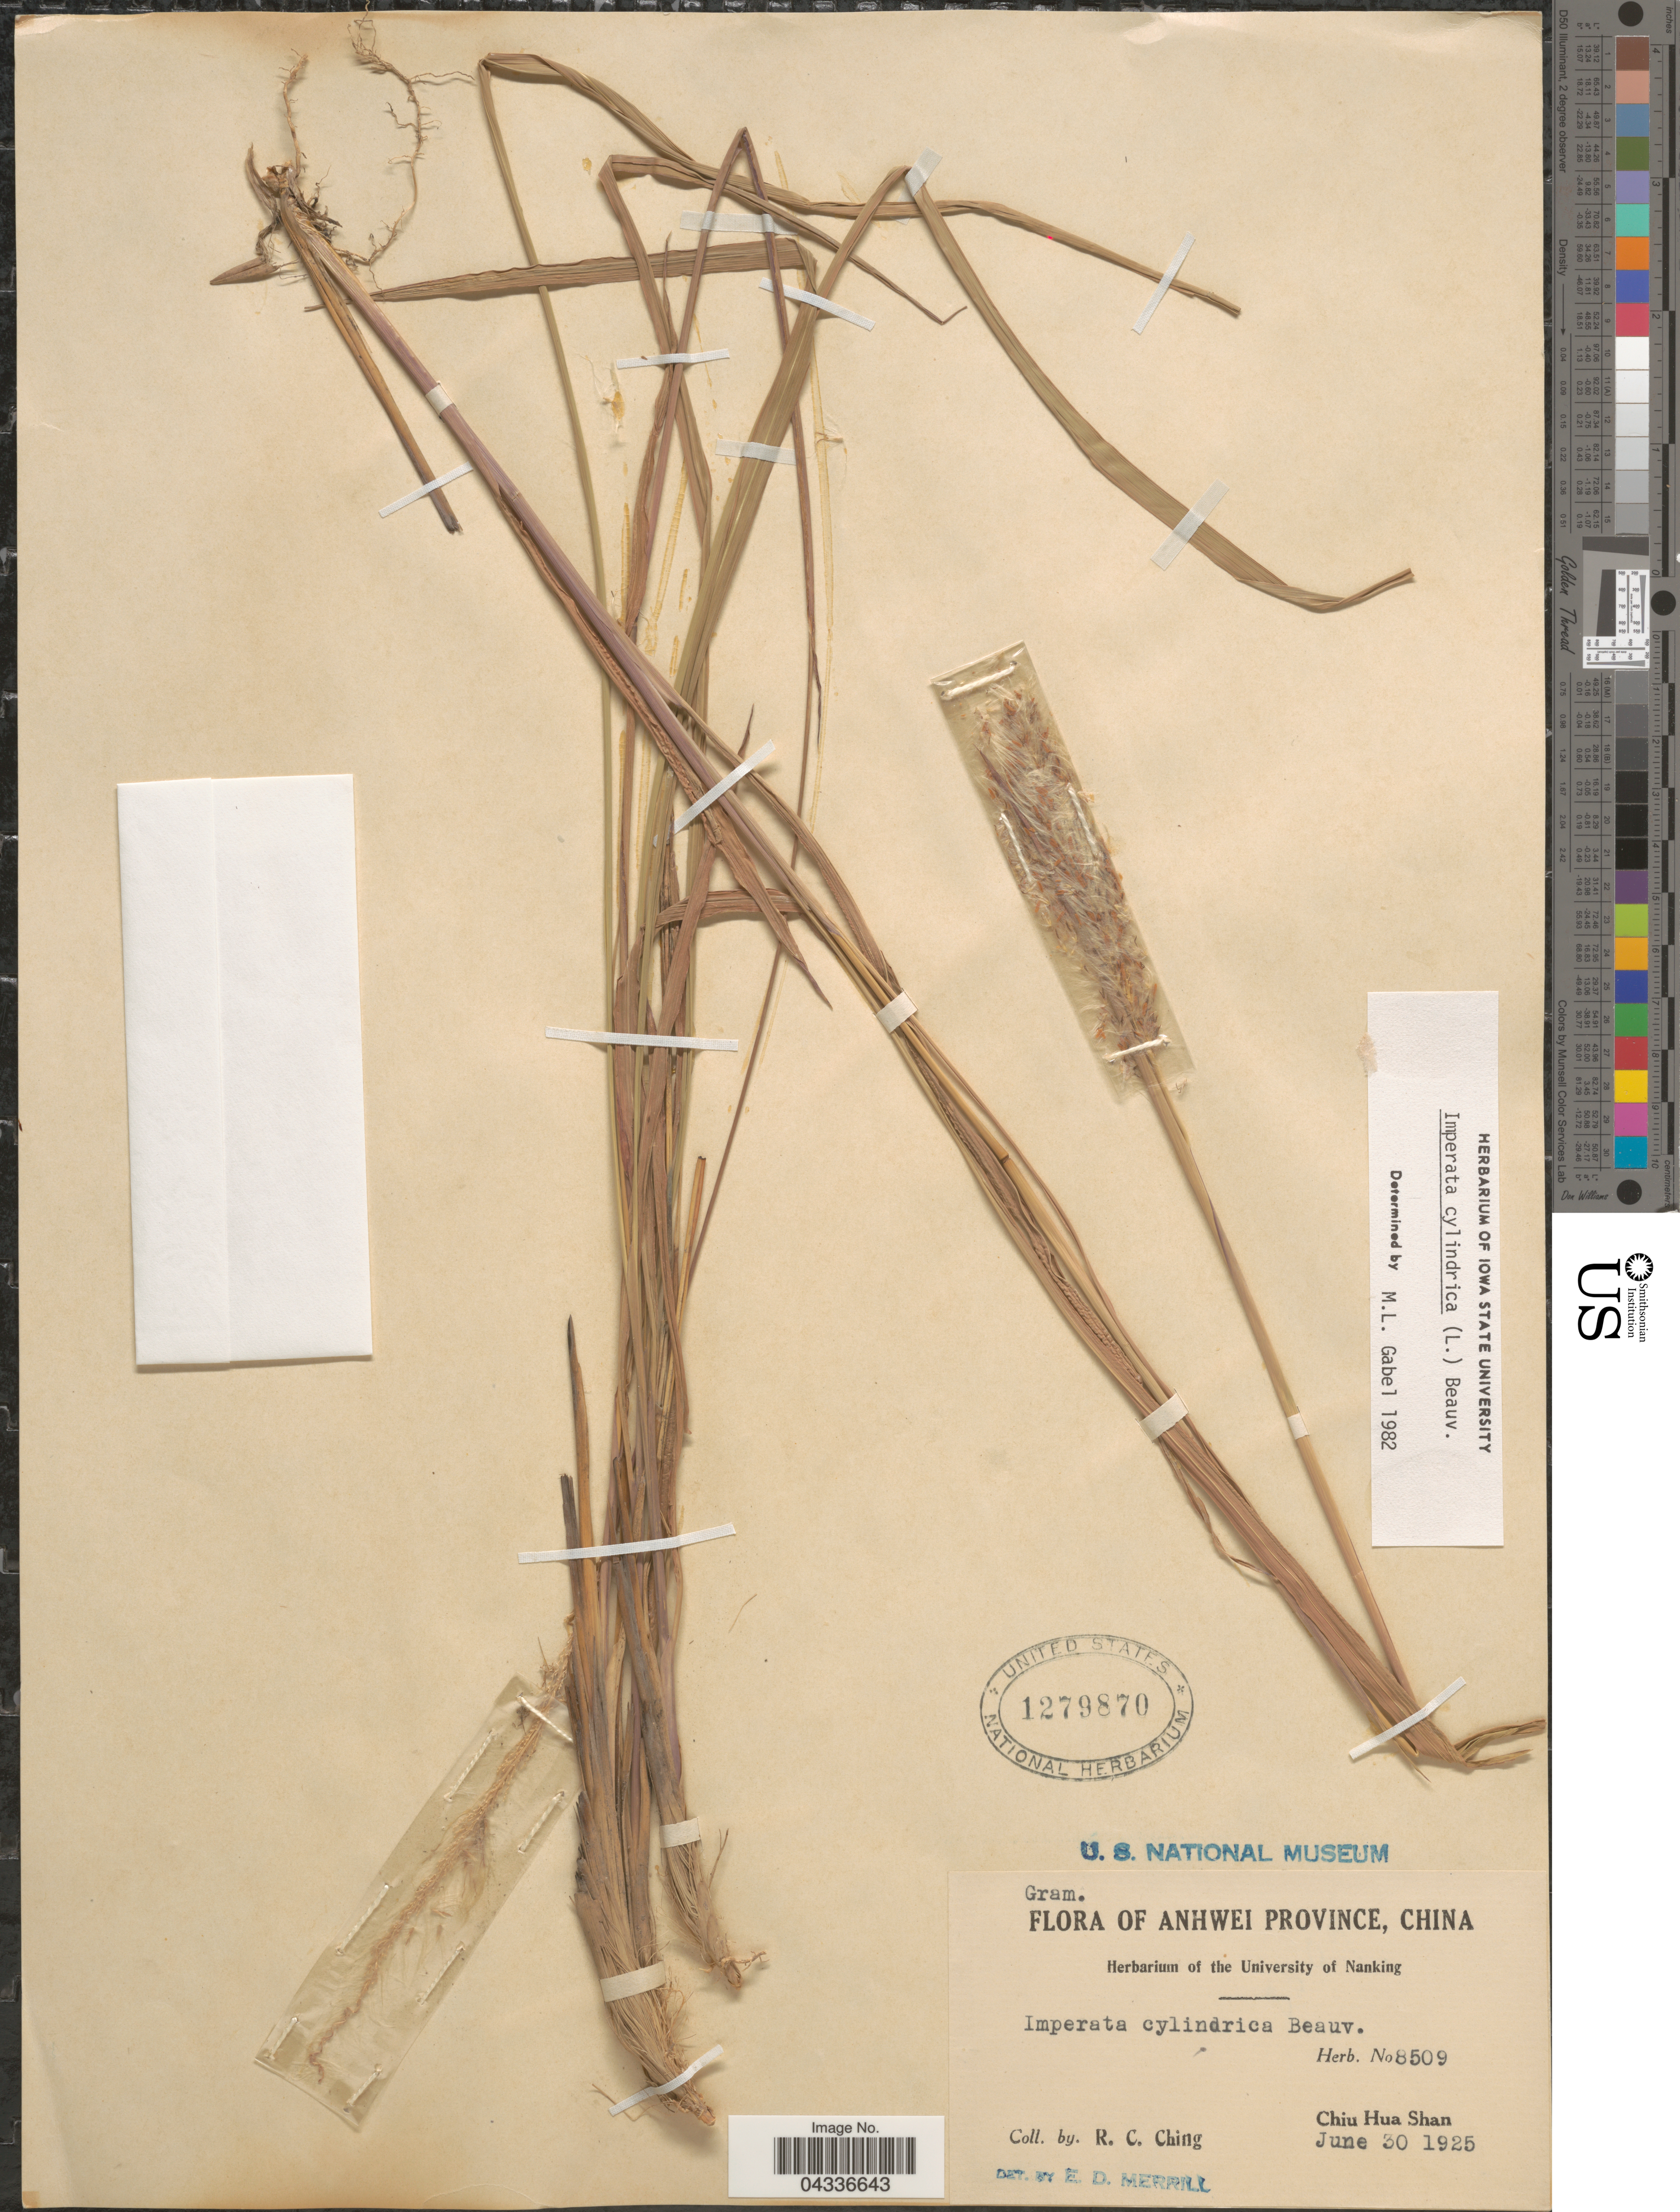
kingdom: Plantae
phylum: Tracheophyta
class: Liliopsida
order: Poales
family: Poaceae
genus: Imperata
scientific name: Imperata cylindrica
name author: (L.) P. Beauv.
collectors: R. C. Ching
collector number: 8509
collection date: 1925-06-30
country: China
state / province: Anhui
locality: Anhwei Province. Chiu Hua Shan.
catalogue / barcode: US 1279870